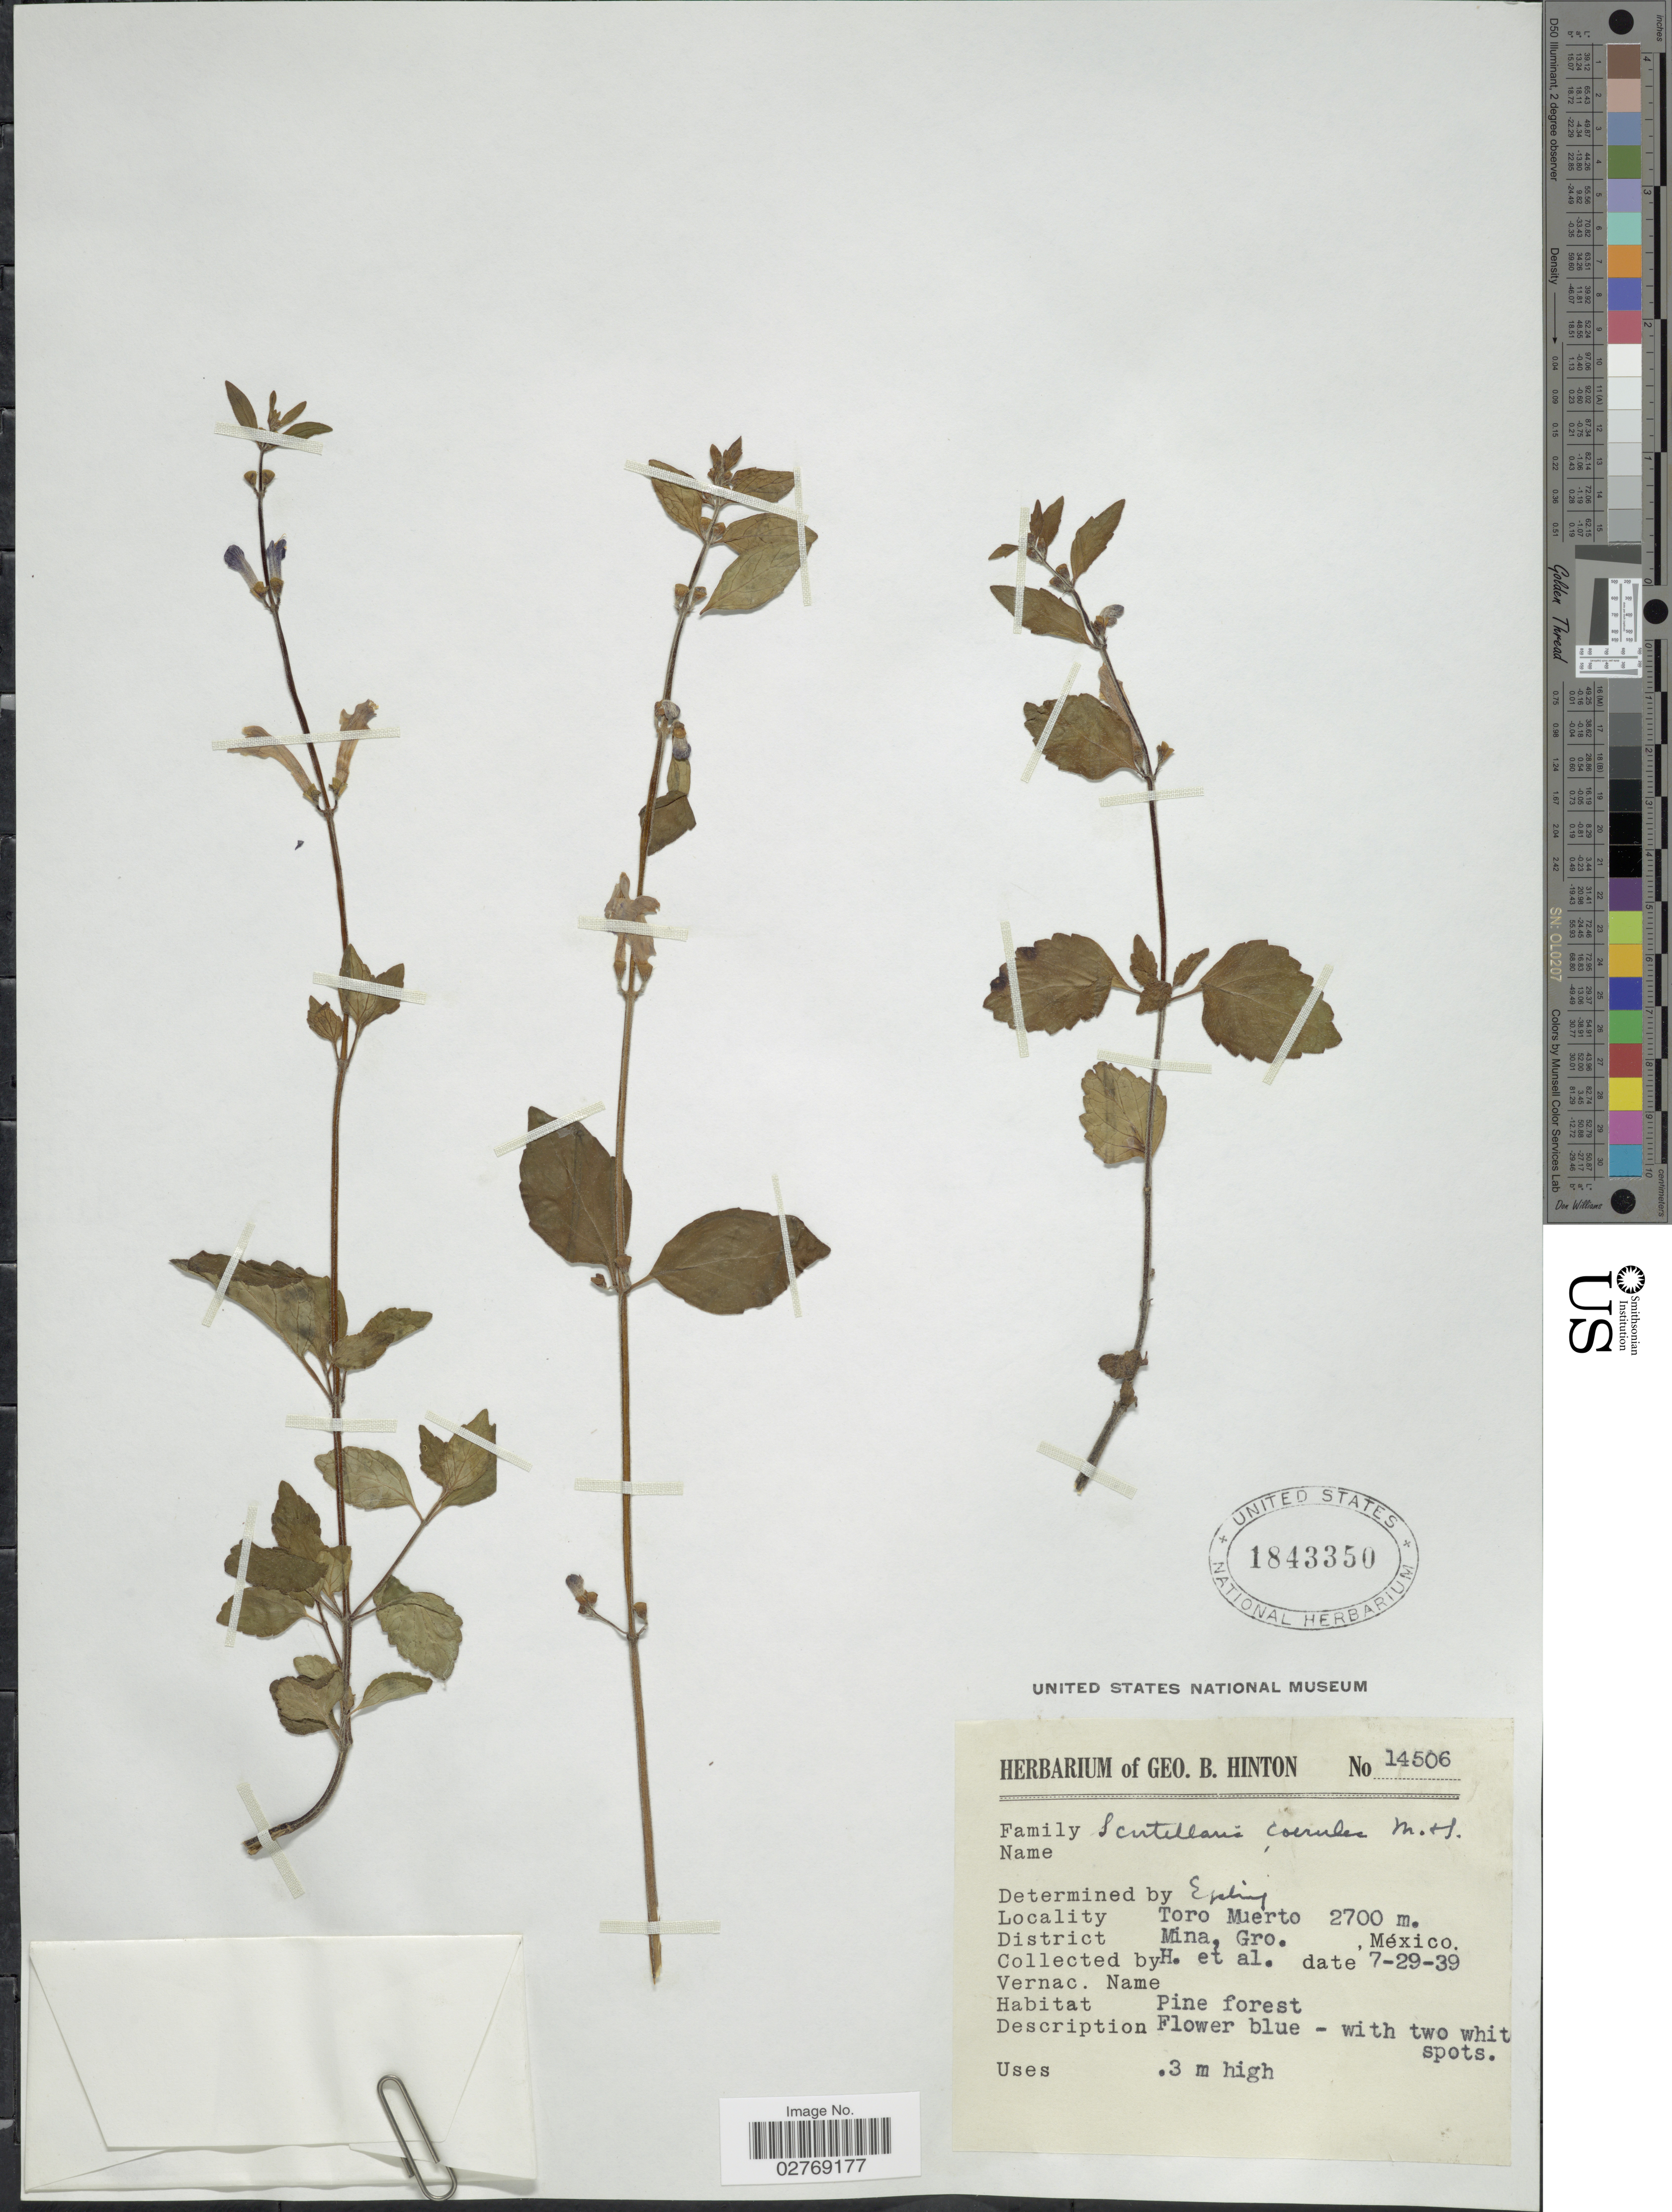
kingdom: Plantae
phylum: Tracheophyta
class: Magnoliopsida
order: Lamiales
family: Lamiaceae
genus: Scutellaria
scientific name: Scutellaria dumetorum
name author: Schltdl.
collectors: G. B. Hinton & et al.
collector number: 14506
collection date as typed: Transcribed d/m/y: 29/7/39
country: Mexico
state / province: Guerrero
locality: Toro Muerto. District Mina.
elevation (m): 2700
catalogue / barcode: US 1843350